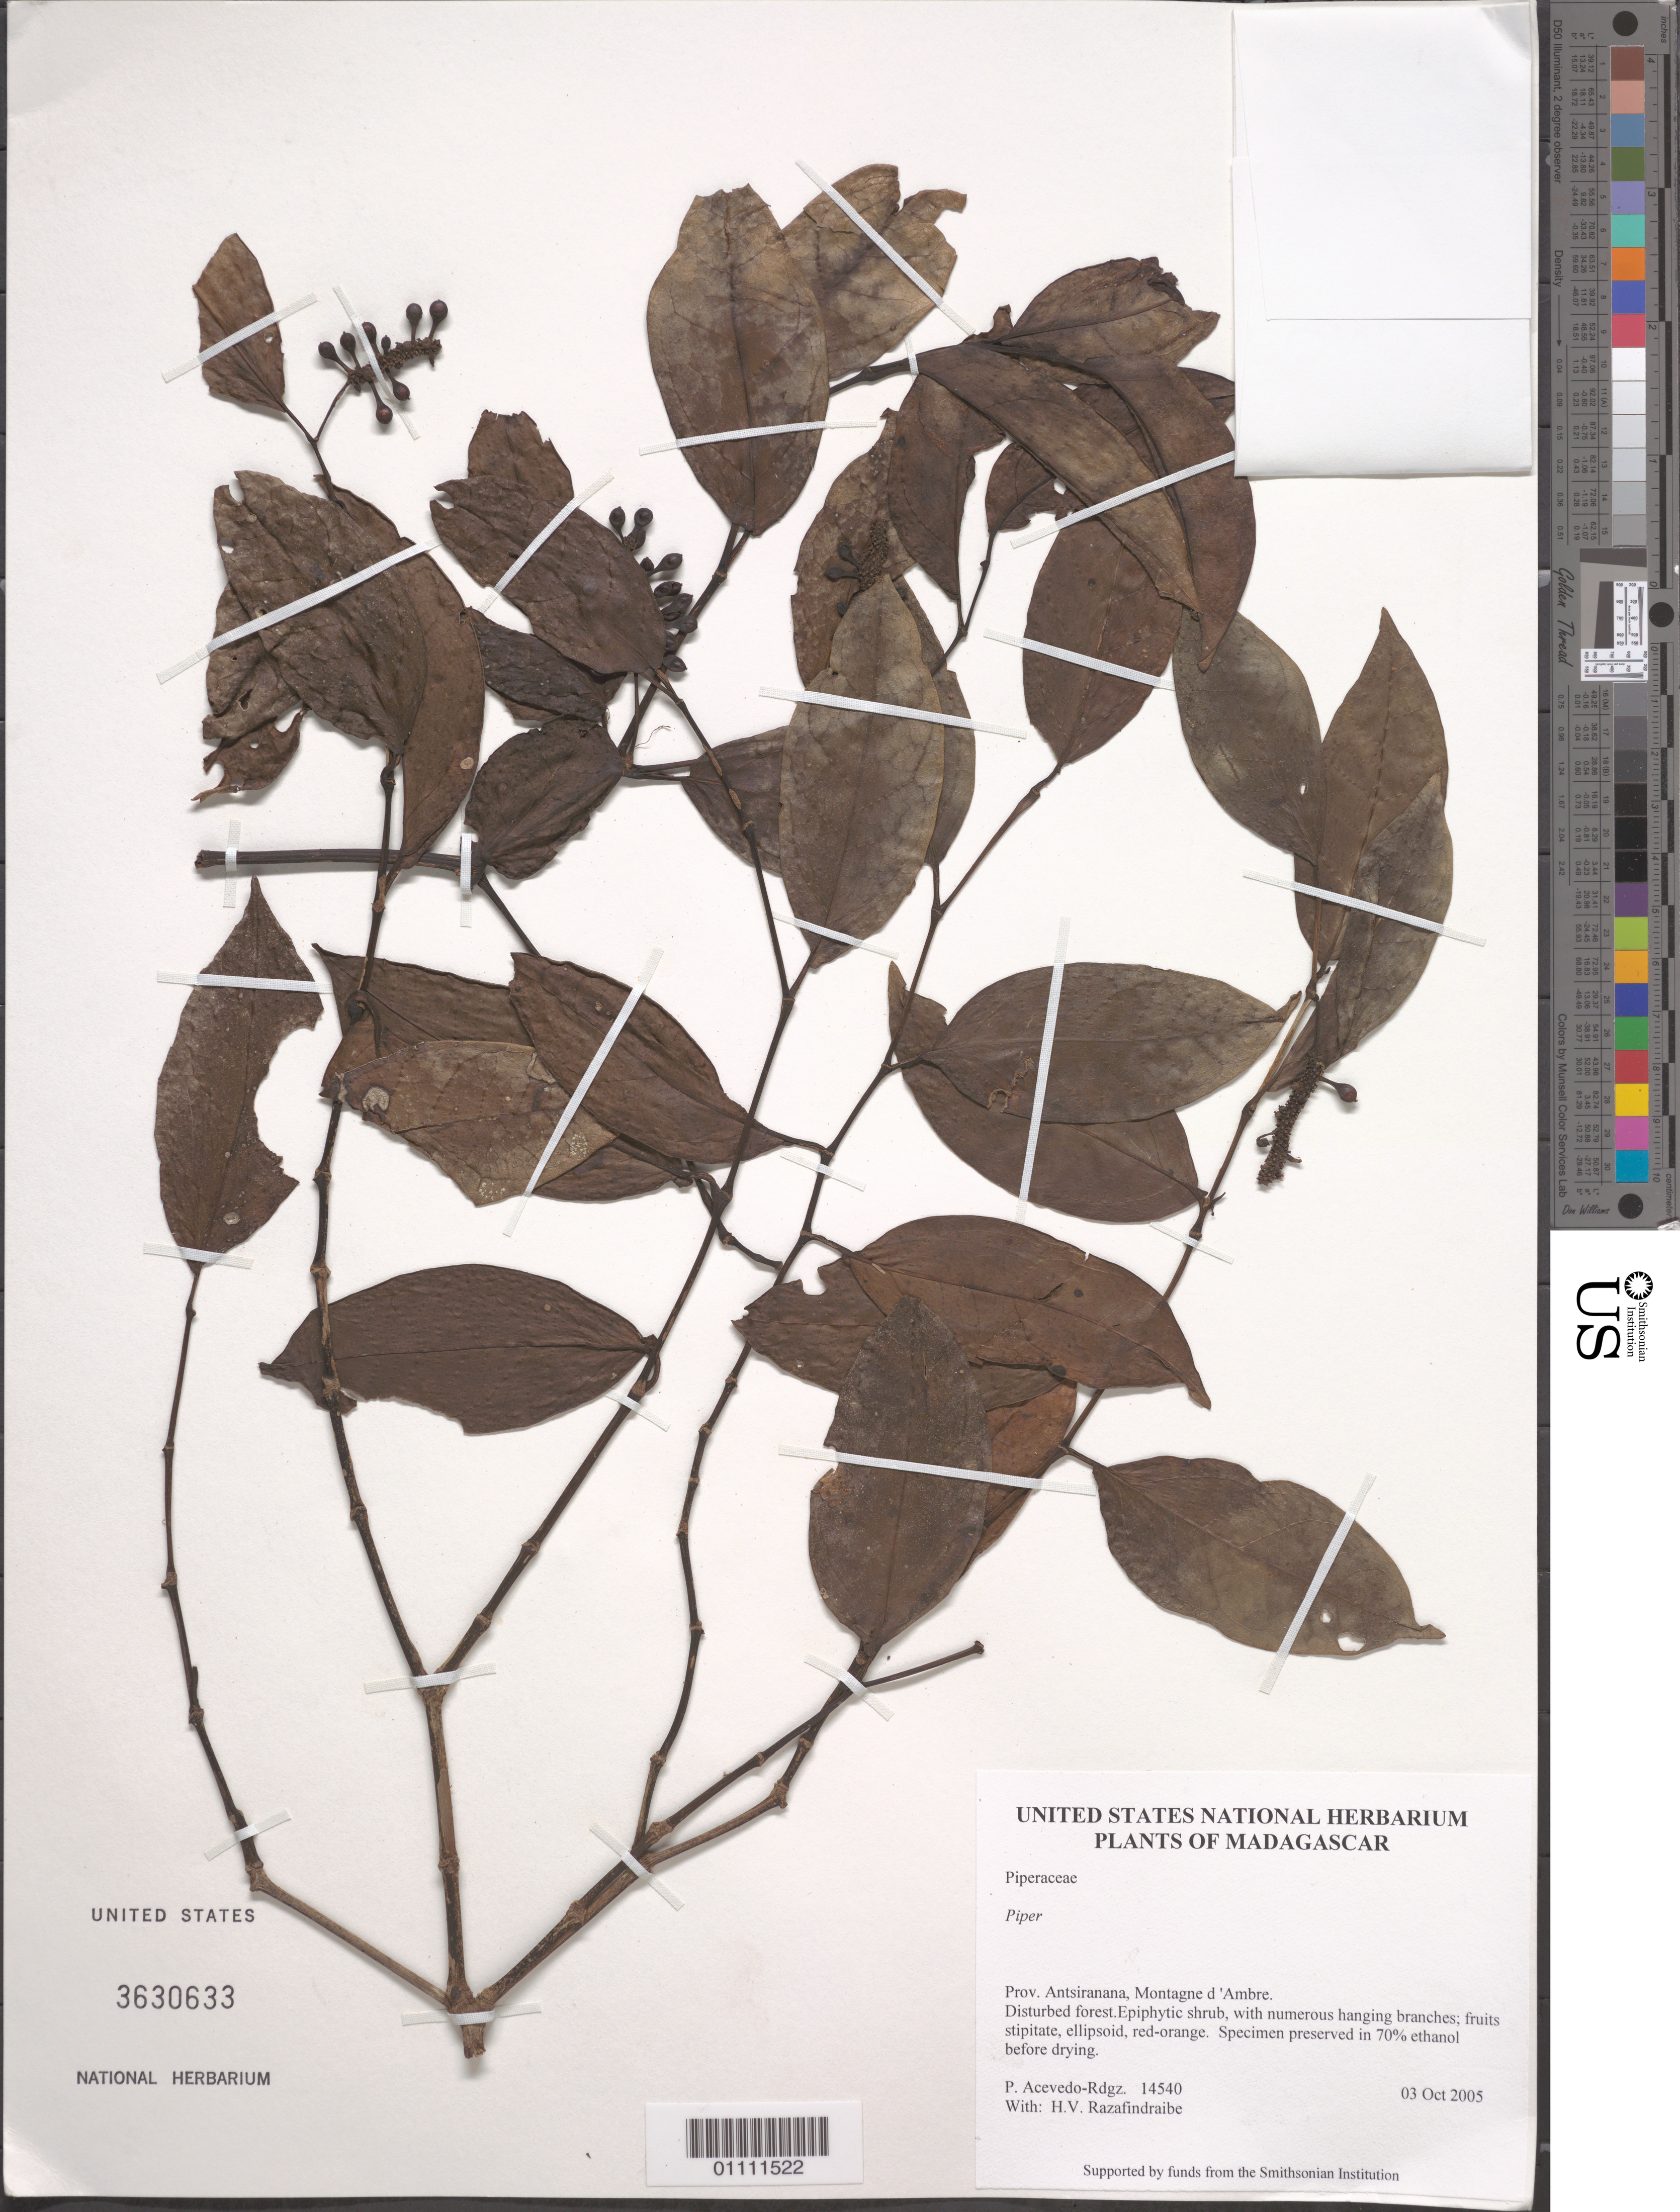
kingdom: Plantae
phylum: Tracheophyta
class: Magnoliopsida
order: Piperales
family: Piperaceae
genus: Piper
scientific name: Piper sp.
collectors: P. Acevedo-Rodr. & H. Razafindraibe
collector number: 14540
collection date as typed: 03 Oct 2005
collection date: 2005-10-03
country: Madagascar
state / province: Diana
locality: Prov. Antsiranana, Montagne d 'Ambre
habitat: Disturbed forest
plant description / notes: US, MO, K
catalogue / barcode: US 3630633